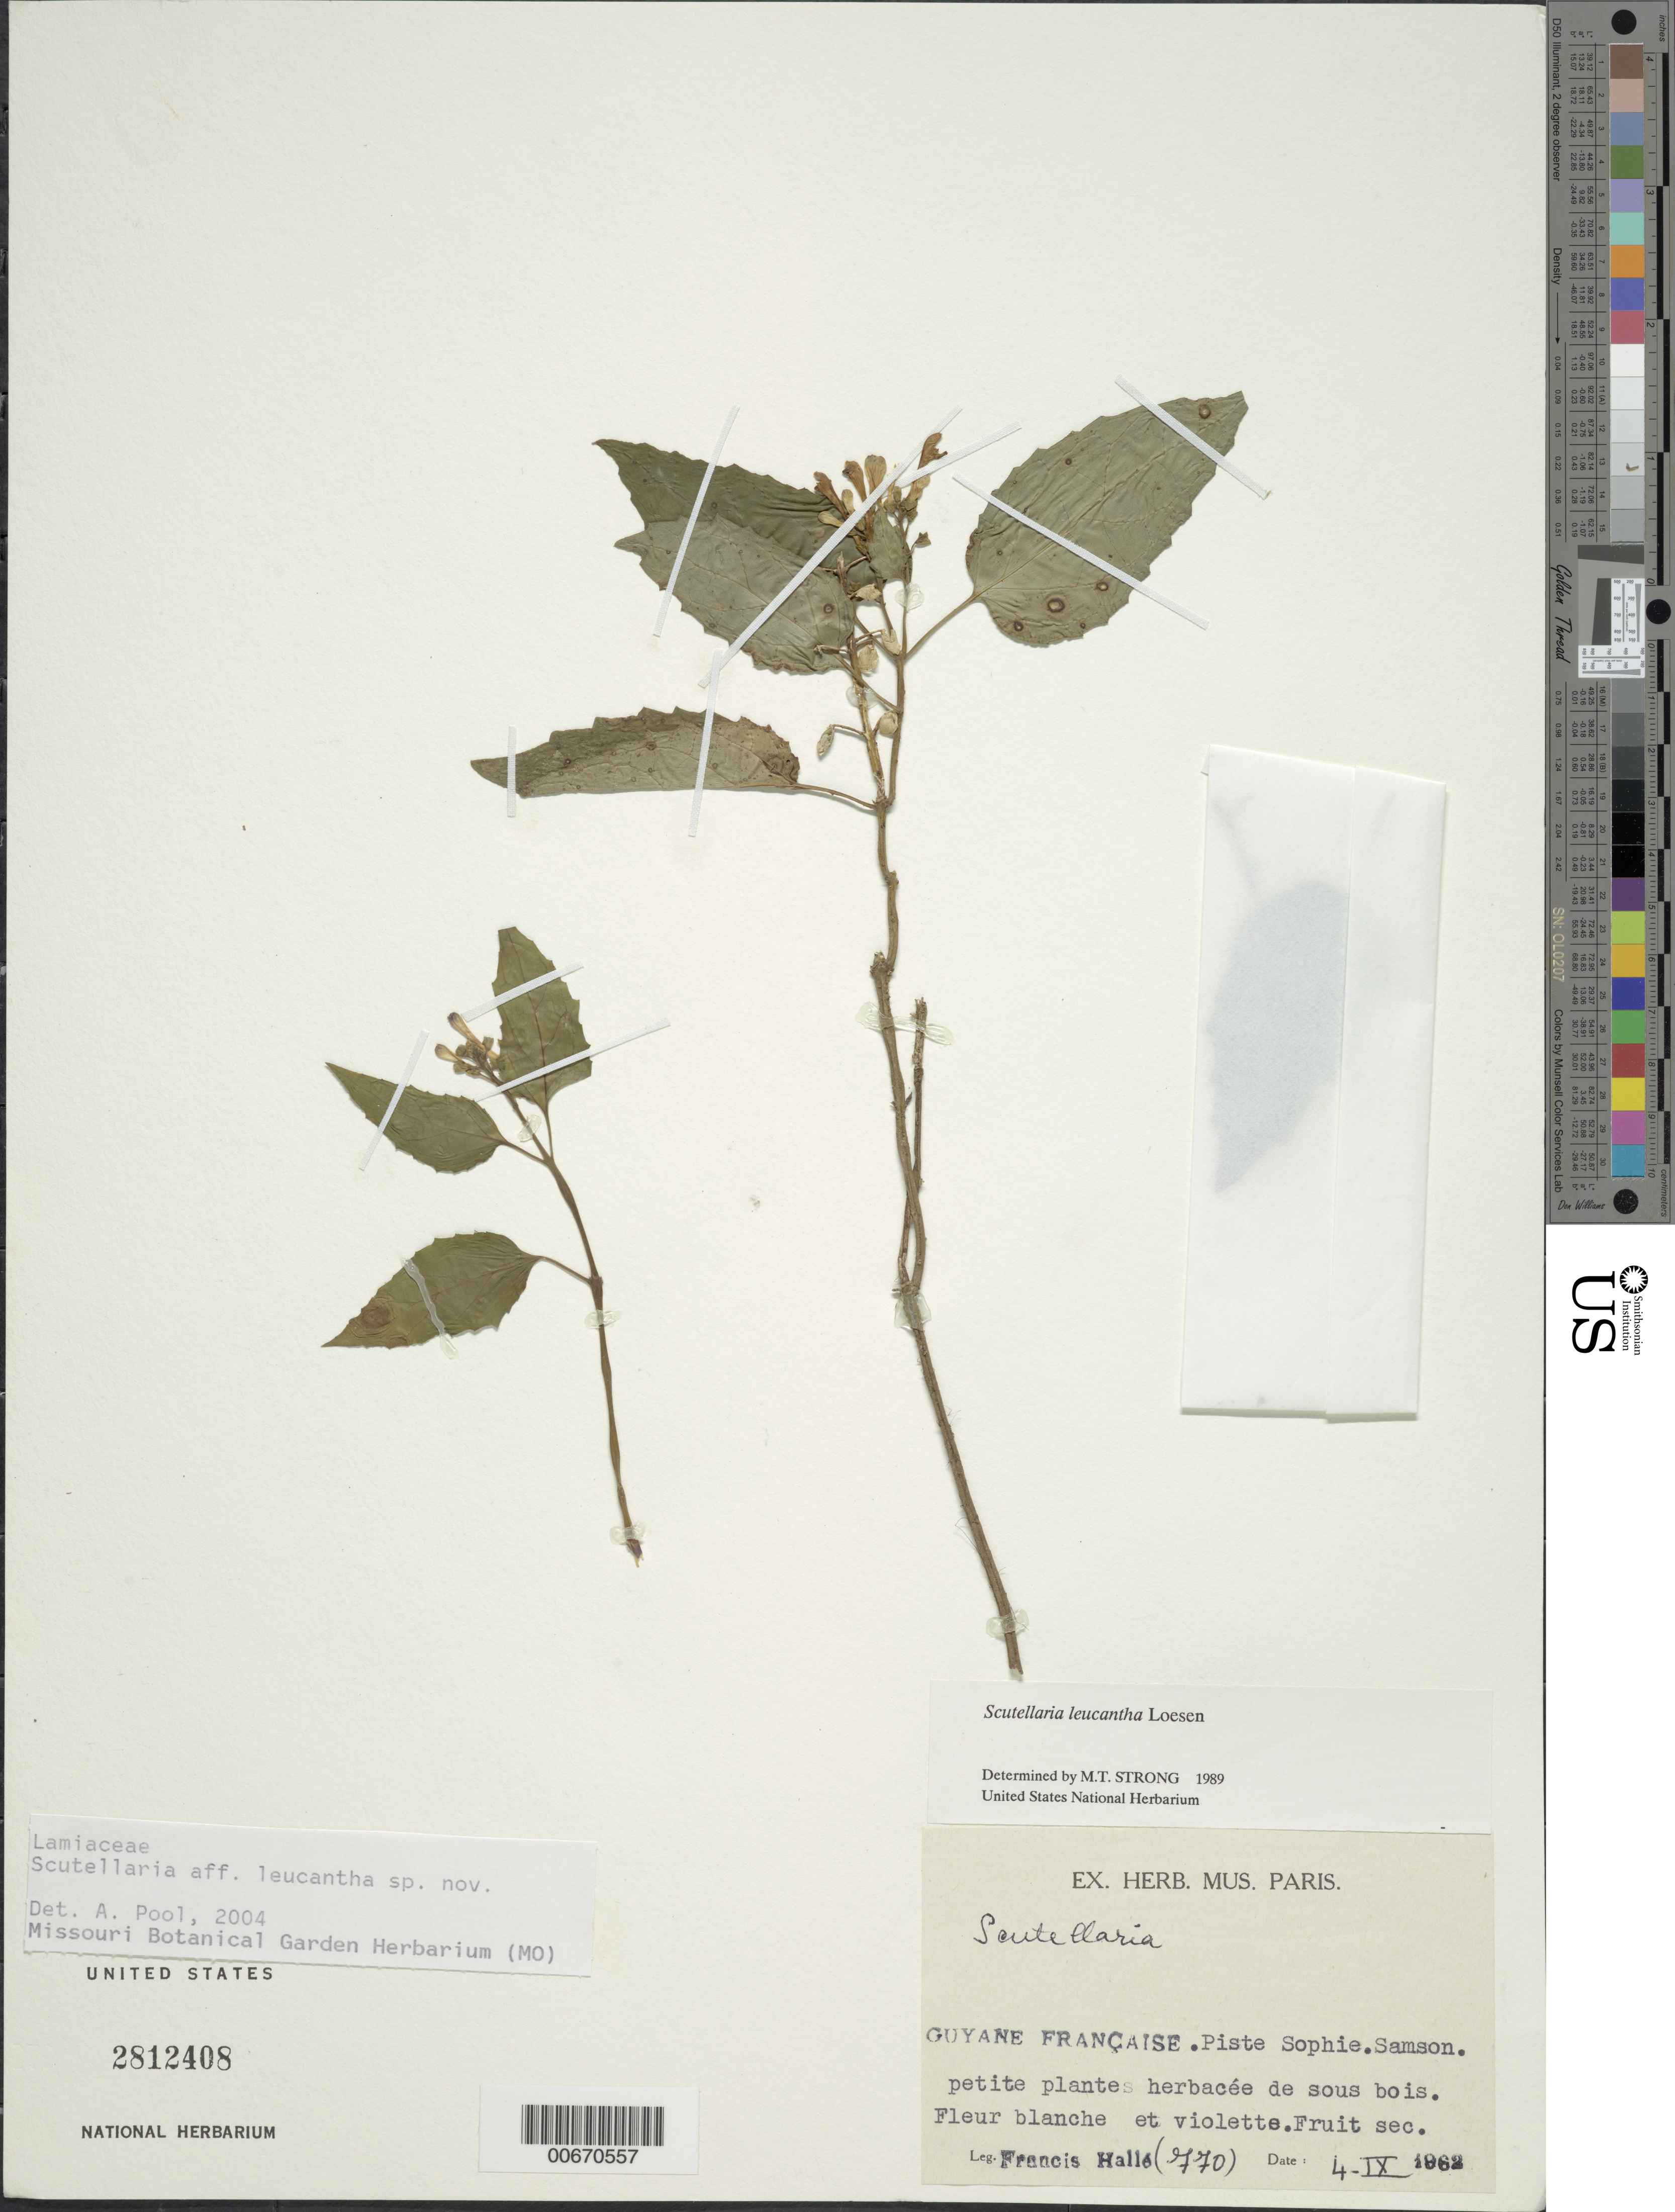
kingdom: Plantae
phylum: Tracheophyta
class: Magnoliopsida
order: Lamiales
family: Lamiaceae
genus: Scutellaria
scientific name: Scutellaria leucantha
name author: Loes.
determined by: Strong, M. T., (US), Smithsonian Institution - National Museum of Natural History (UNITED STATES)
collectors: F. Hallé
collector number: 770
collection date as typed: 4-Sep-62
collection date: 1962-09-04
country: French Guiana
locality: Piste Sophie - La Grêve, Bassin de la Mana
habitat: Sous bois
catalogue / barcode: US 2812408